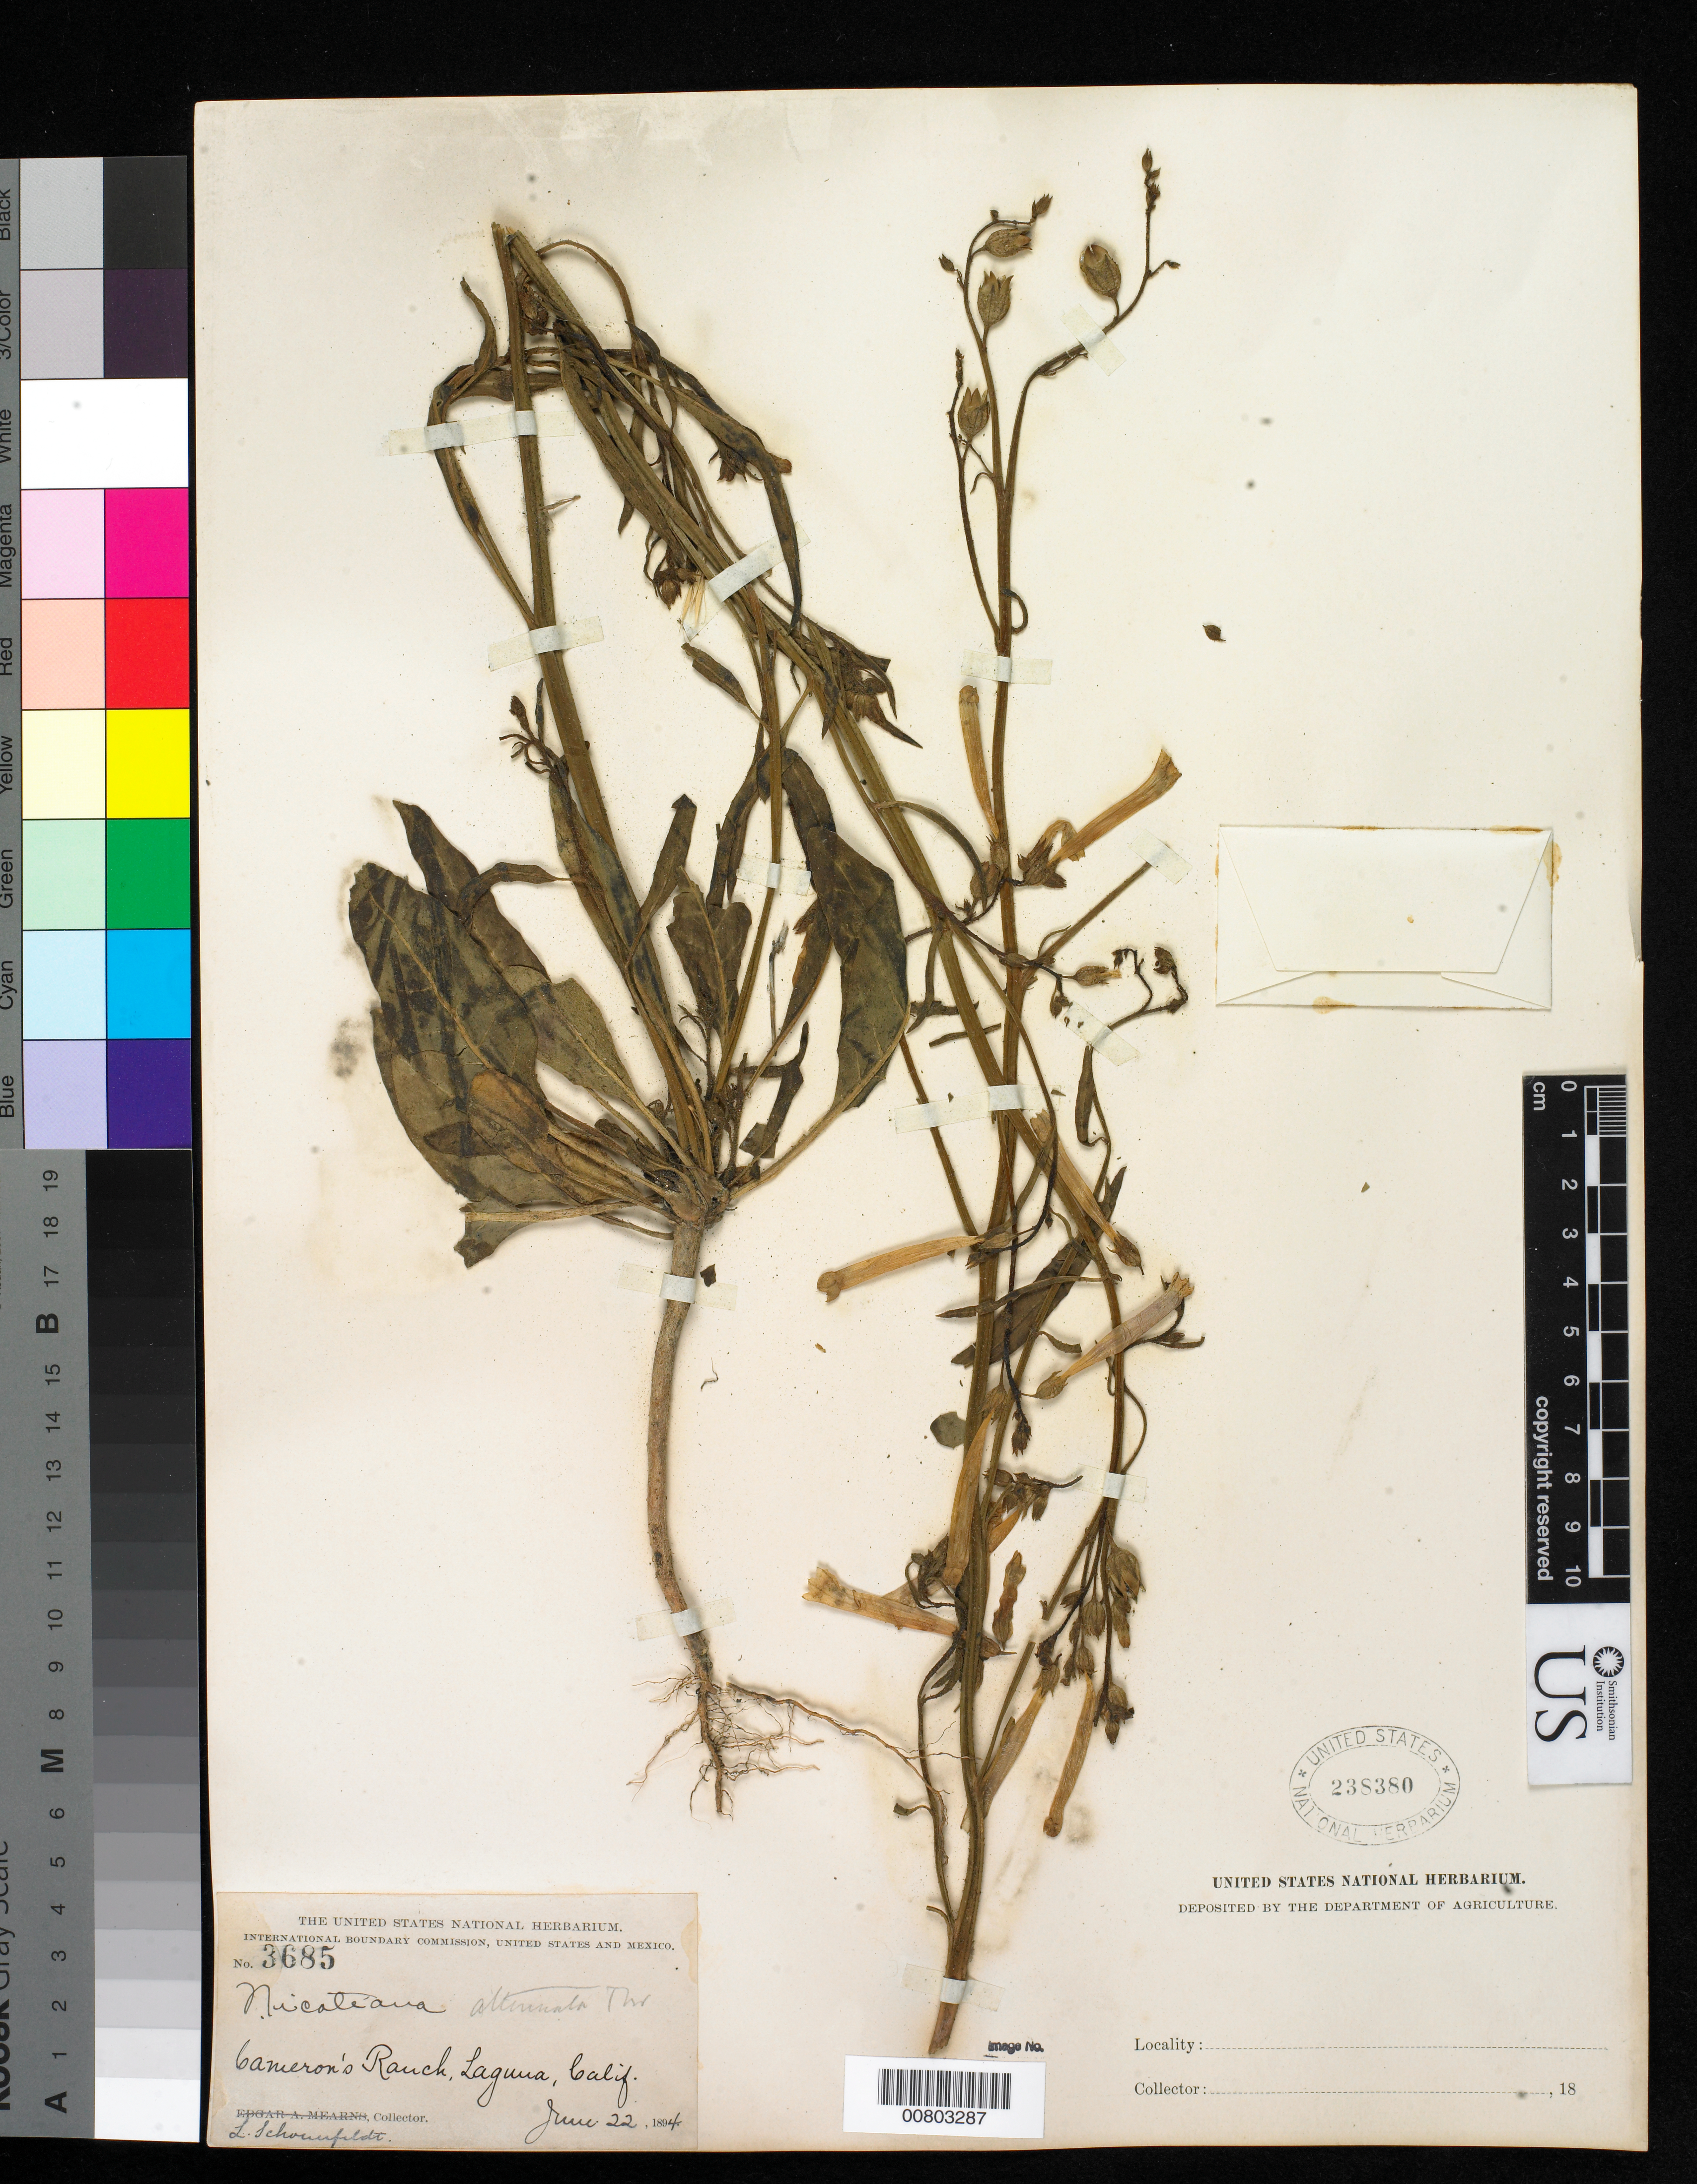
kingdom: Plantae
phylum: Tracheophyta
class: Magnoliopsida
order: Solanales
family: Solanaceae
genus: Nicotiana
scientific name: Nicotiana attenuata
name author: Torr. ex S. Watson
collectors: L. Schounfeldt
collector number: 3685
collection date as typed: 22 Jun 1894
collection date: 1894-06-22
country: United States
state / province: California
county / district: Orange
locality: Cameron's Ranch, Laguna, California.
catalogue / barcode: US 238380